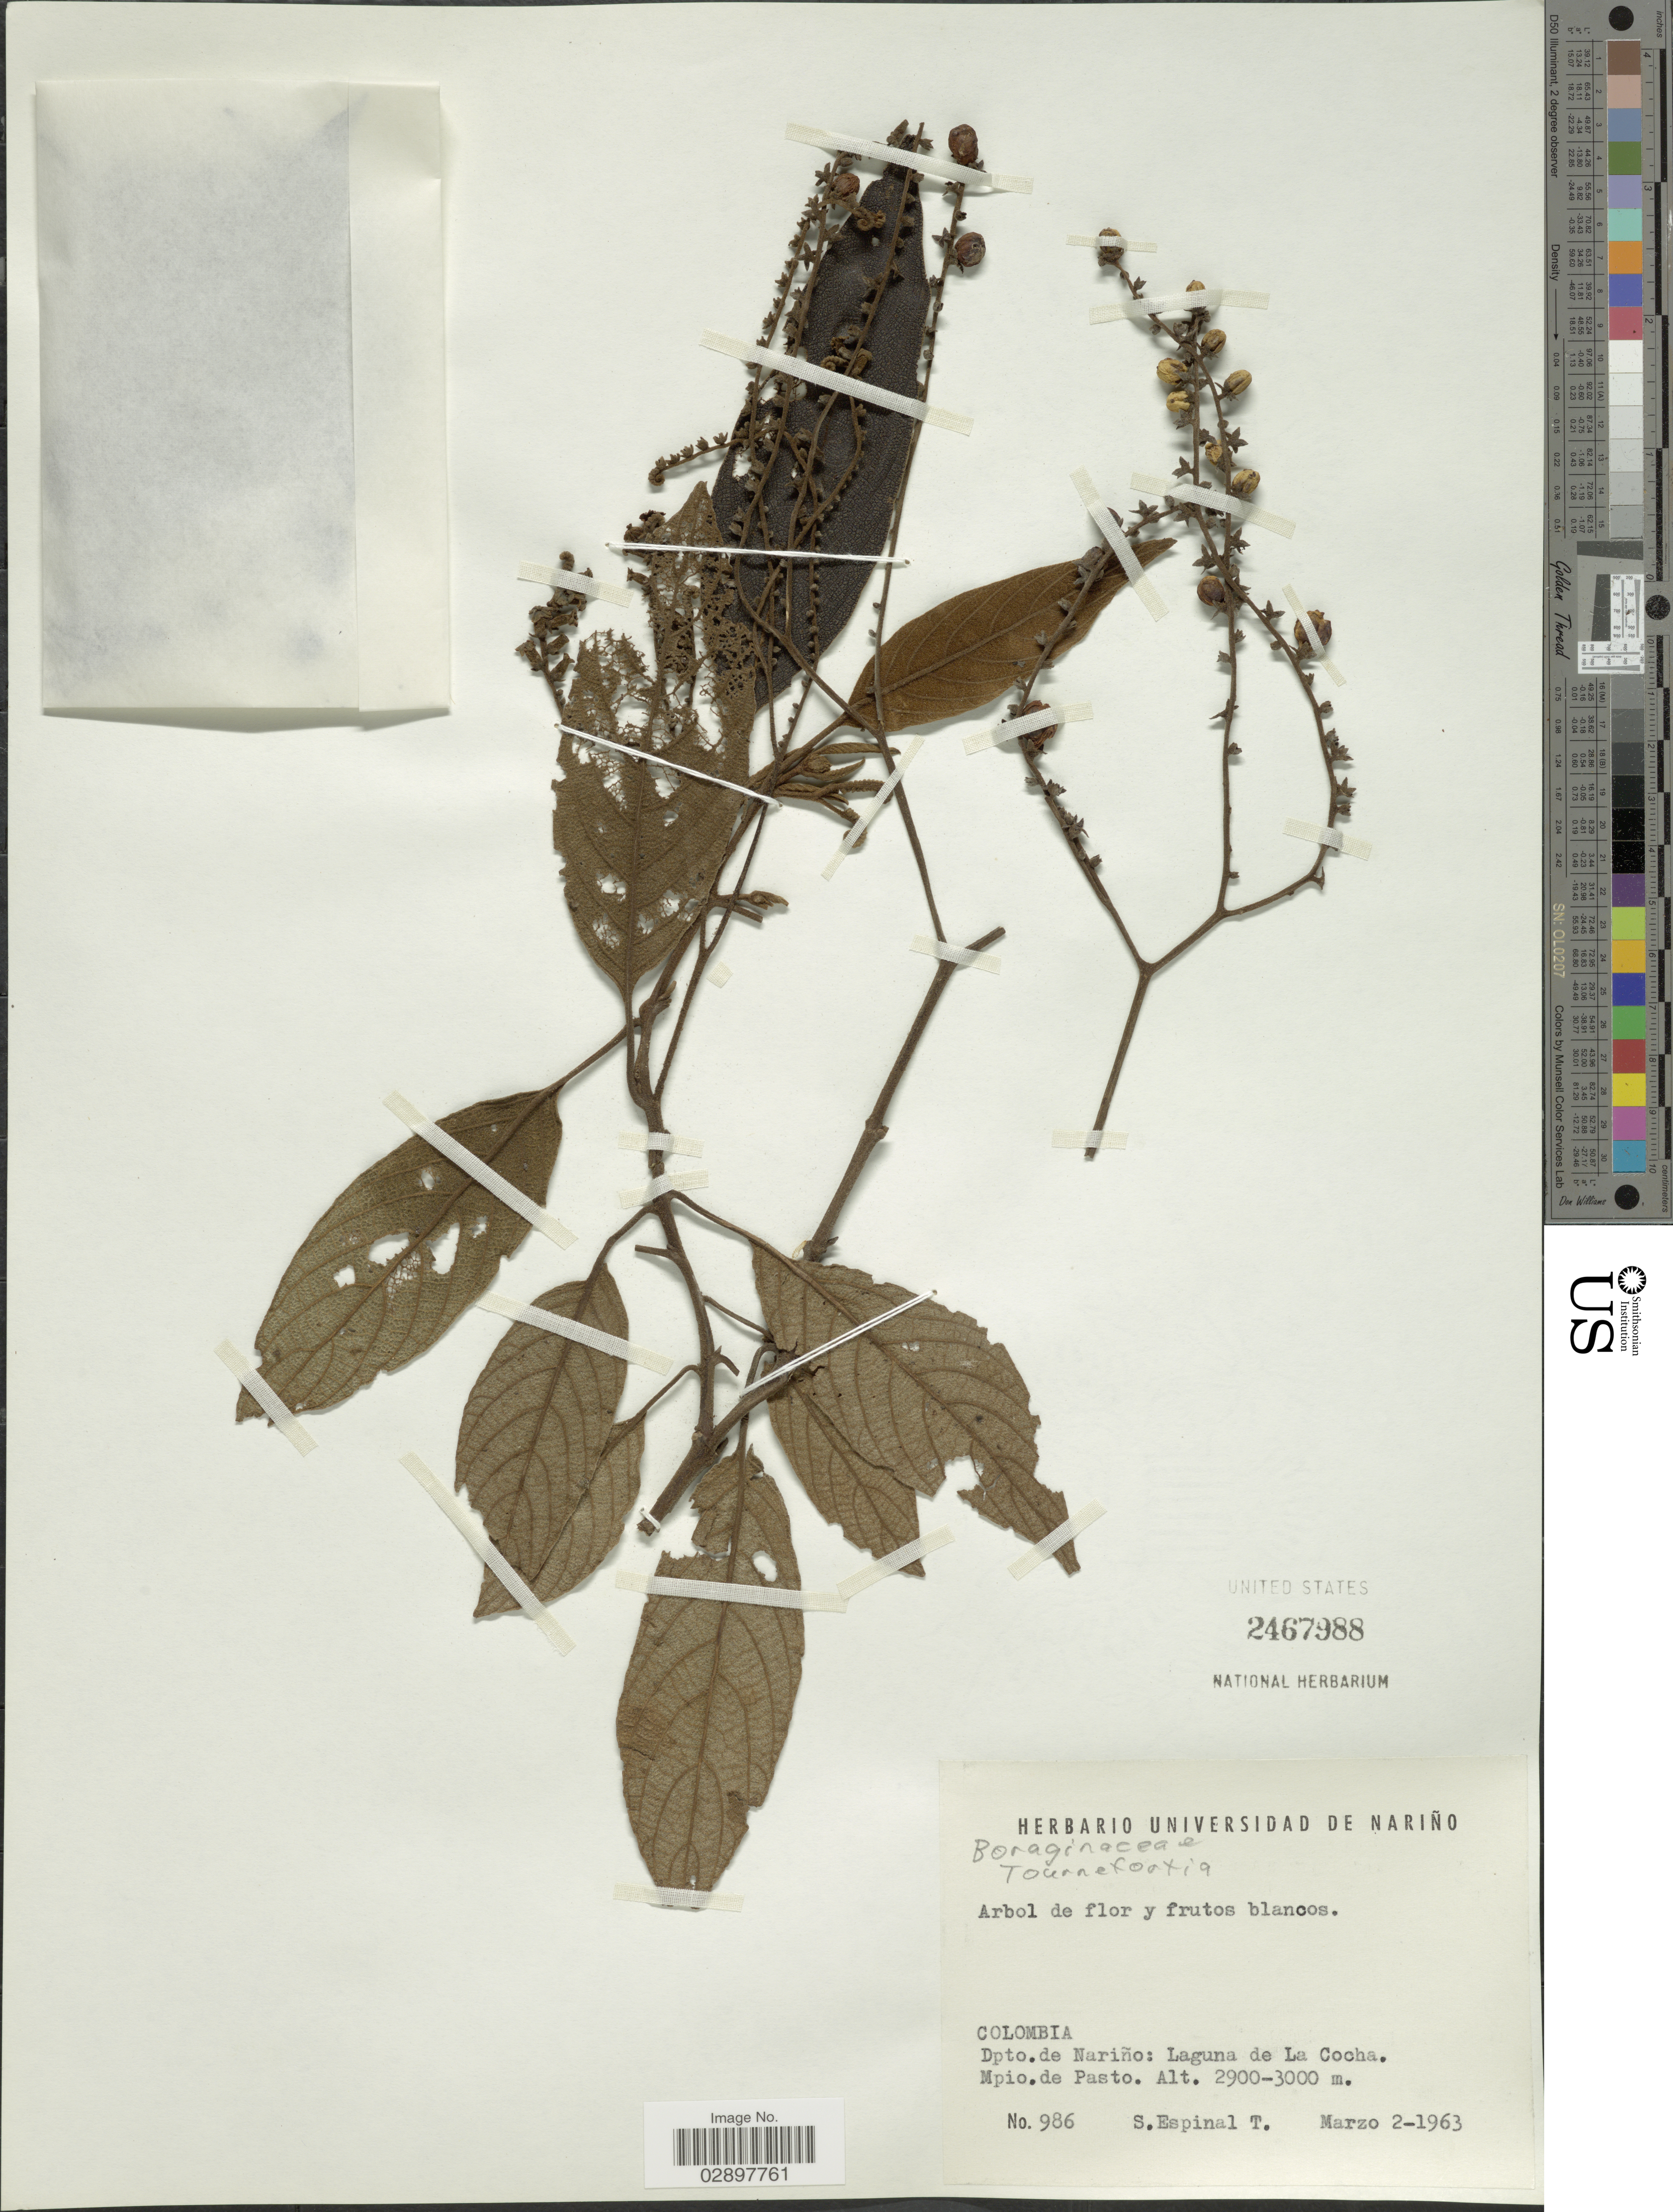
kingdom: Plantae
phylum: Tracheophyta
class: Magnoliopsida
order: Boraginales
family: Heliotropiaceae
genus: Tournefortia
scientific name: Tournefortia sp.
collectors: S. Espinal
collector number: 986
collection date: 1963-03-02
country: Colombia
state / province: Nariño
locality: Dpto. de Nariño: LAguna de La Cocha. Mpio. de Pasto.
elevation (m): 2900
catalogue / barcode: US 2467988